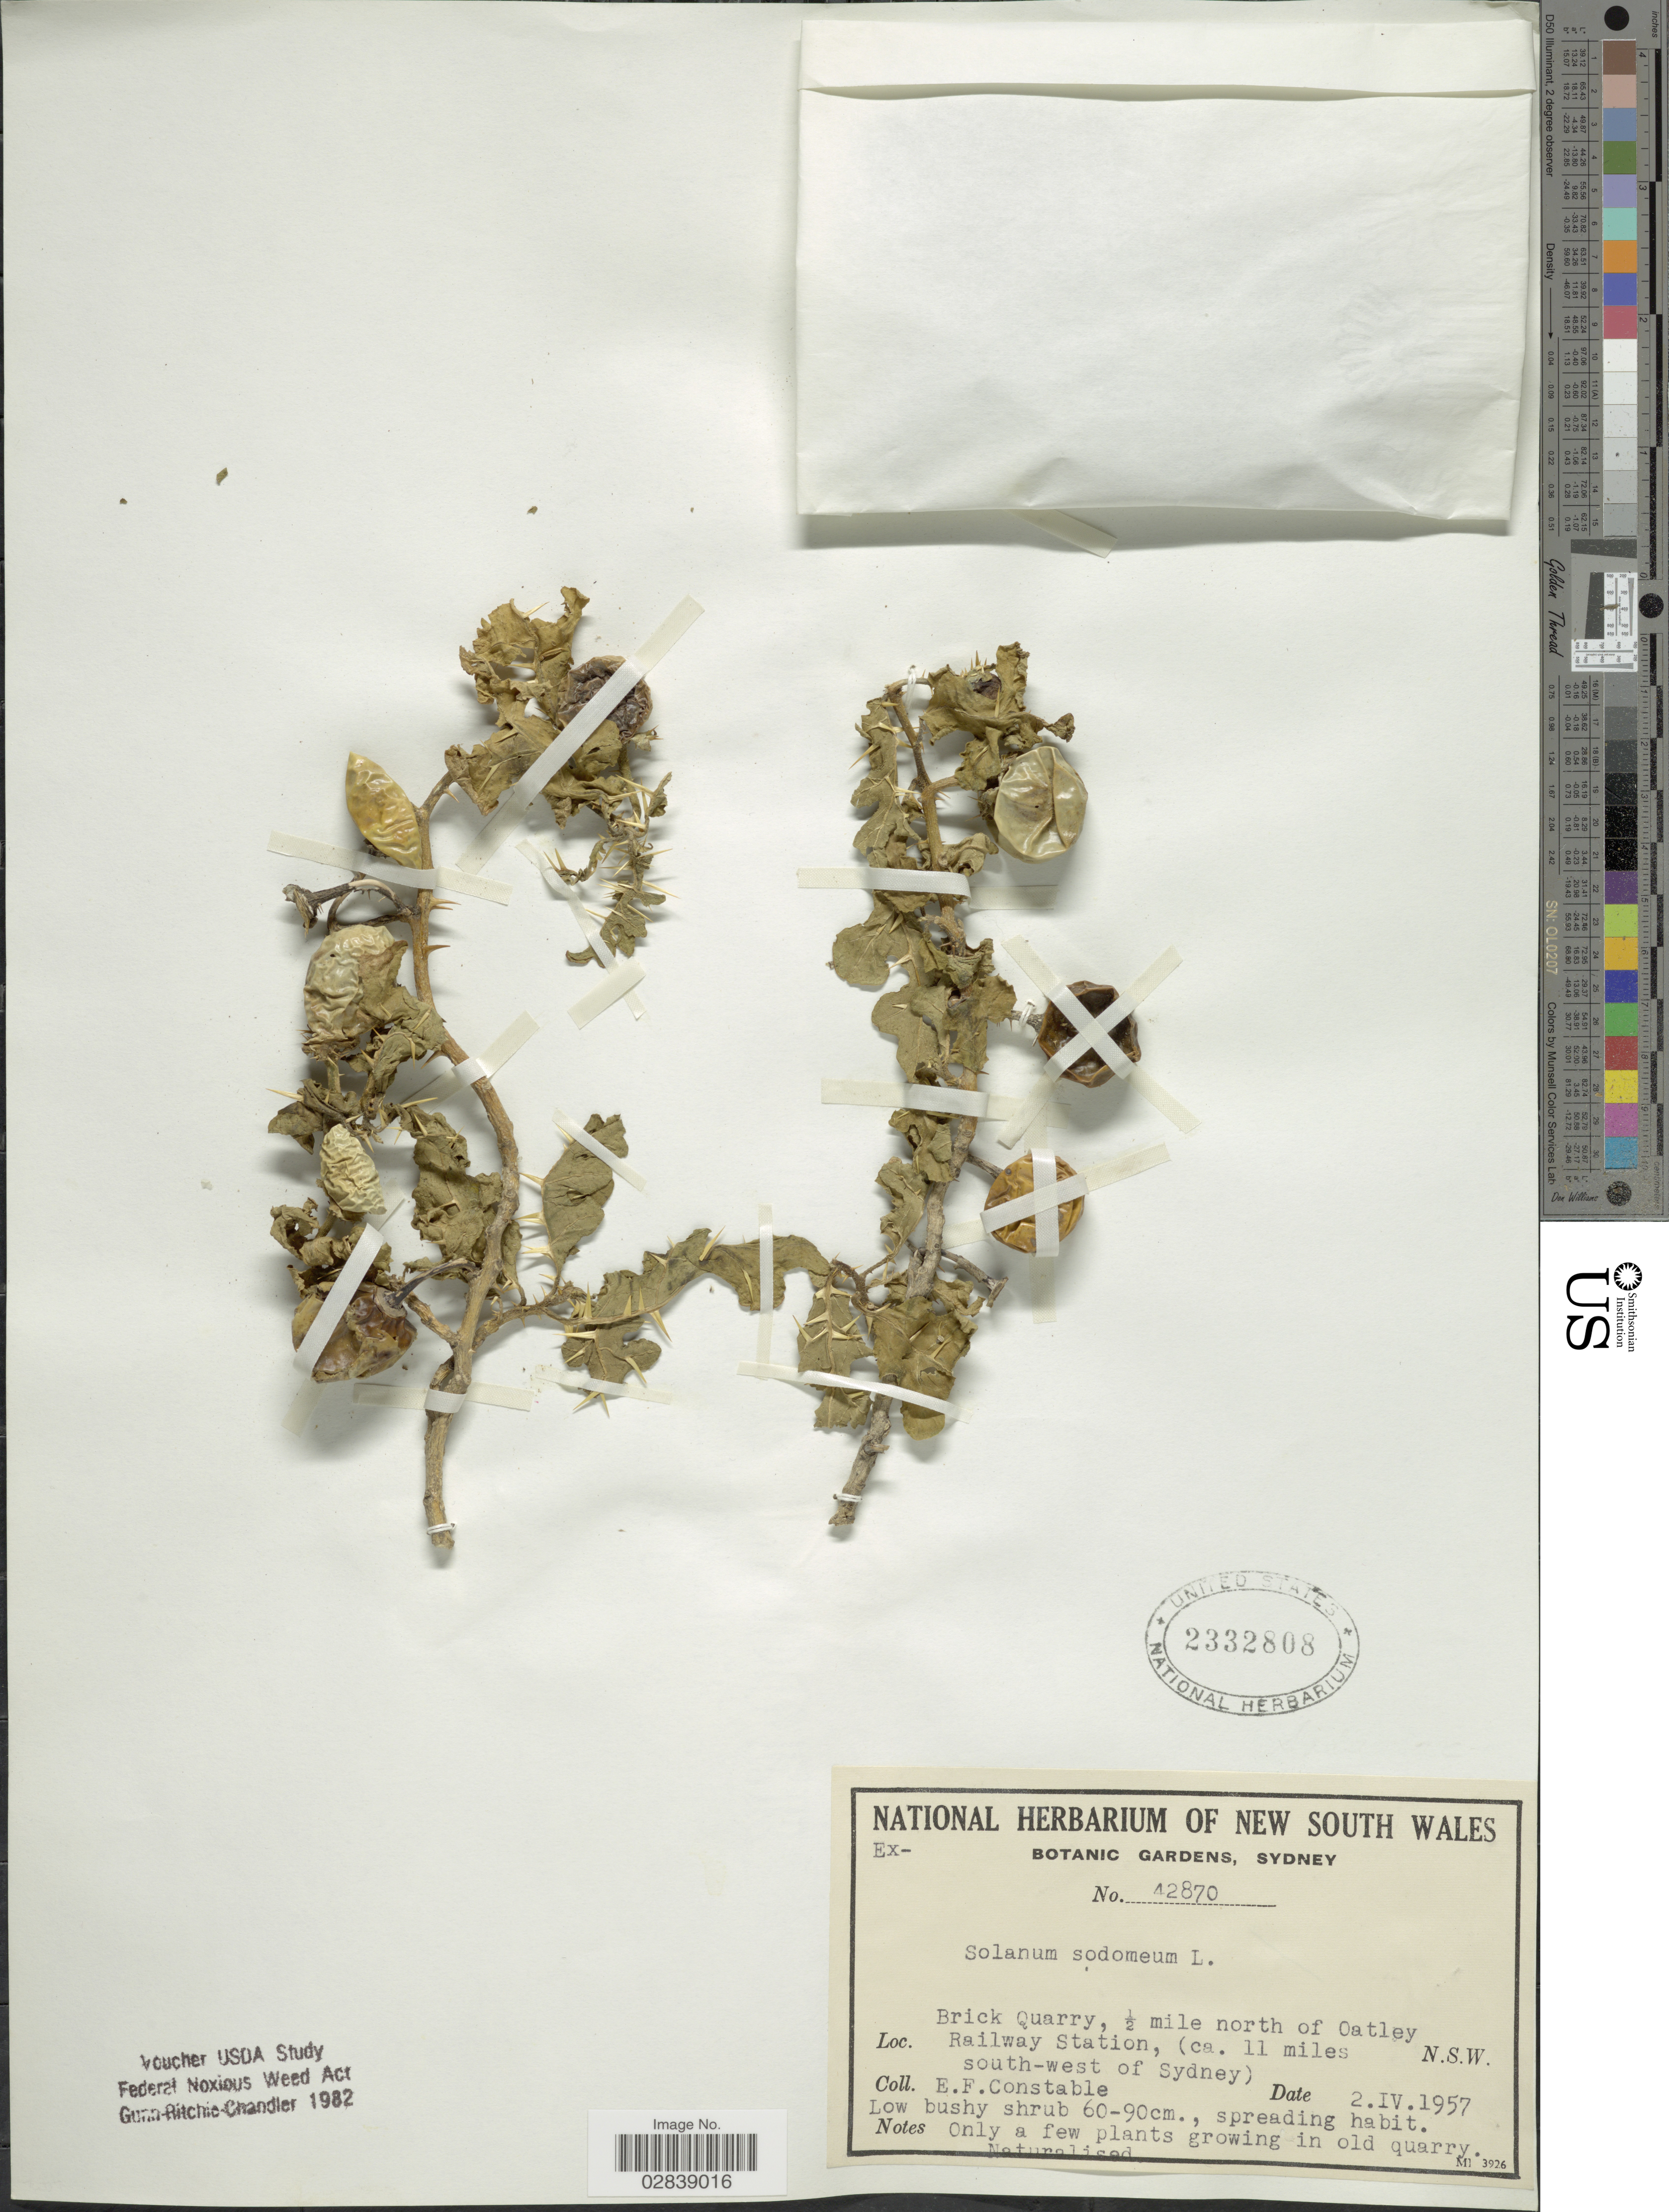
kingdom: Plantae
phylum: Tracheophyta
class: Magnoliopsida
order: Solanales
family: Solanaceae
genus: Solanum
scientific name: Solanum sodomeum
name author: L.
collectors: E. F. Constable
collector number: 42870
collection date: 1957-04-02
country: Australia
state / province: New South Wales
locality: Brick Quarry, ½ mile north of Oatley Railway Station, (ca. 11 miles south-west of Sydney)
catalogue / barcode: US 2332808